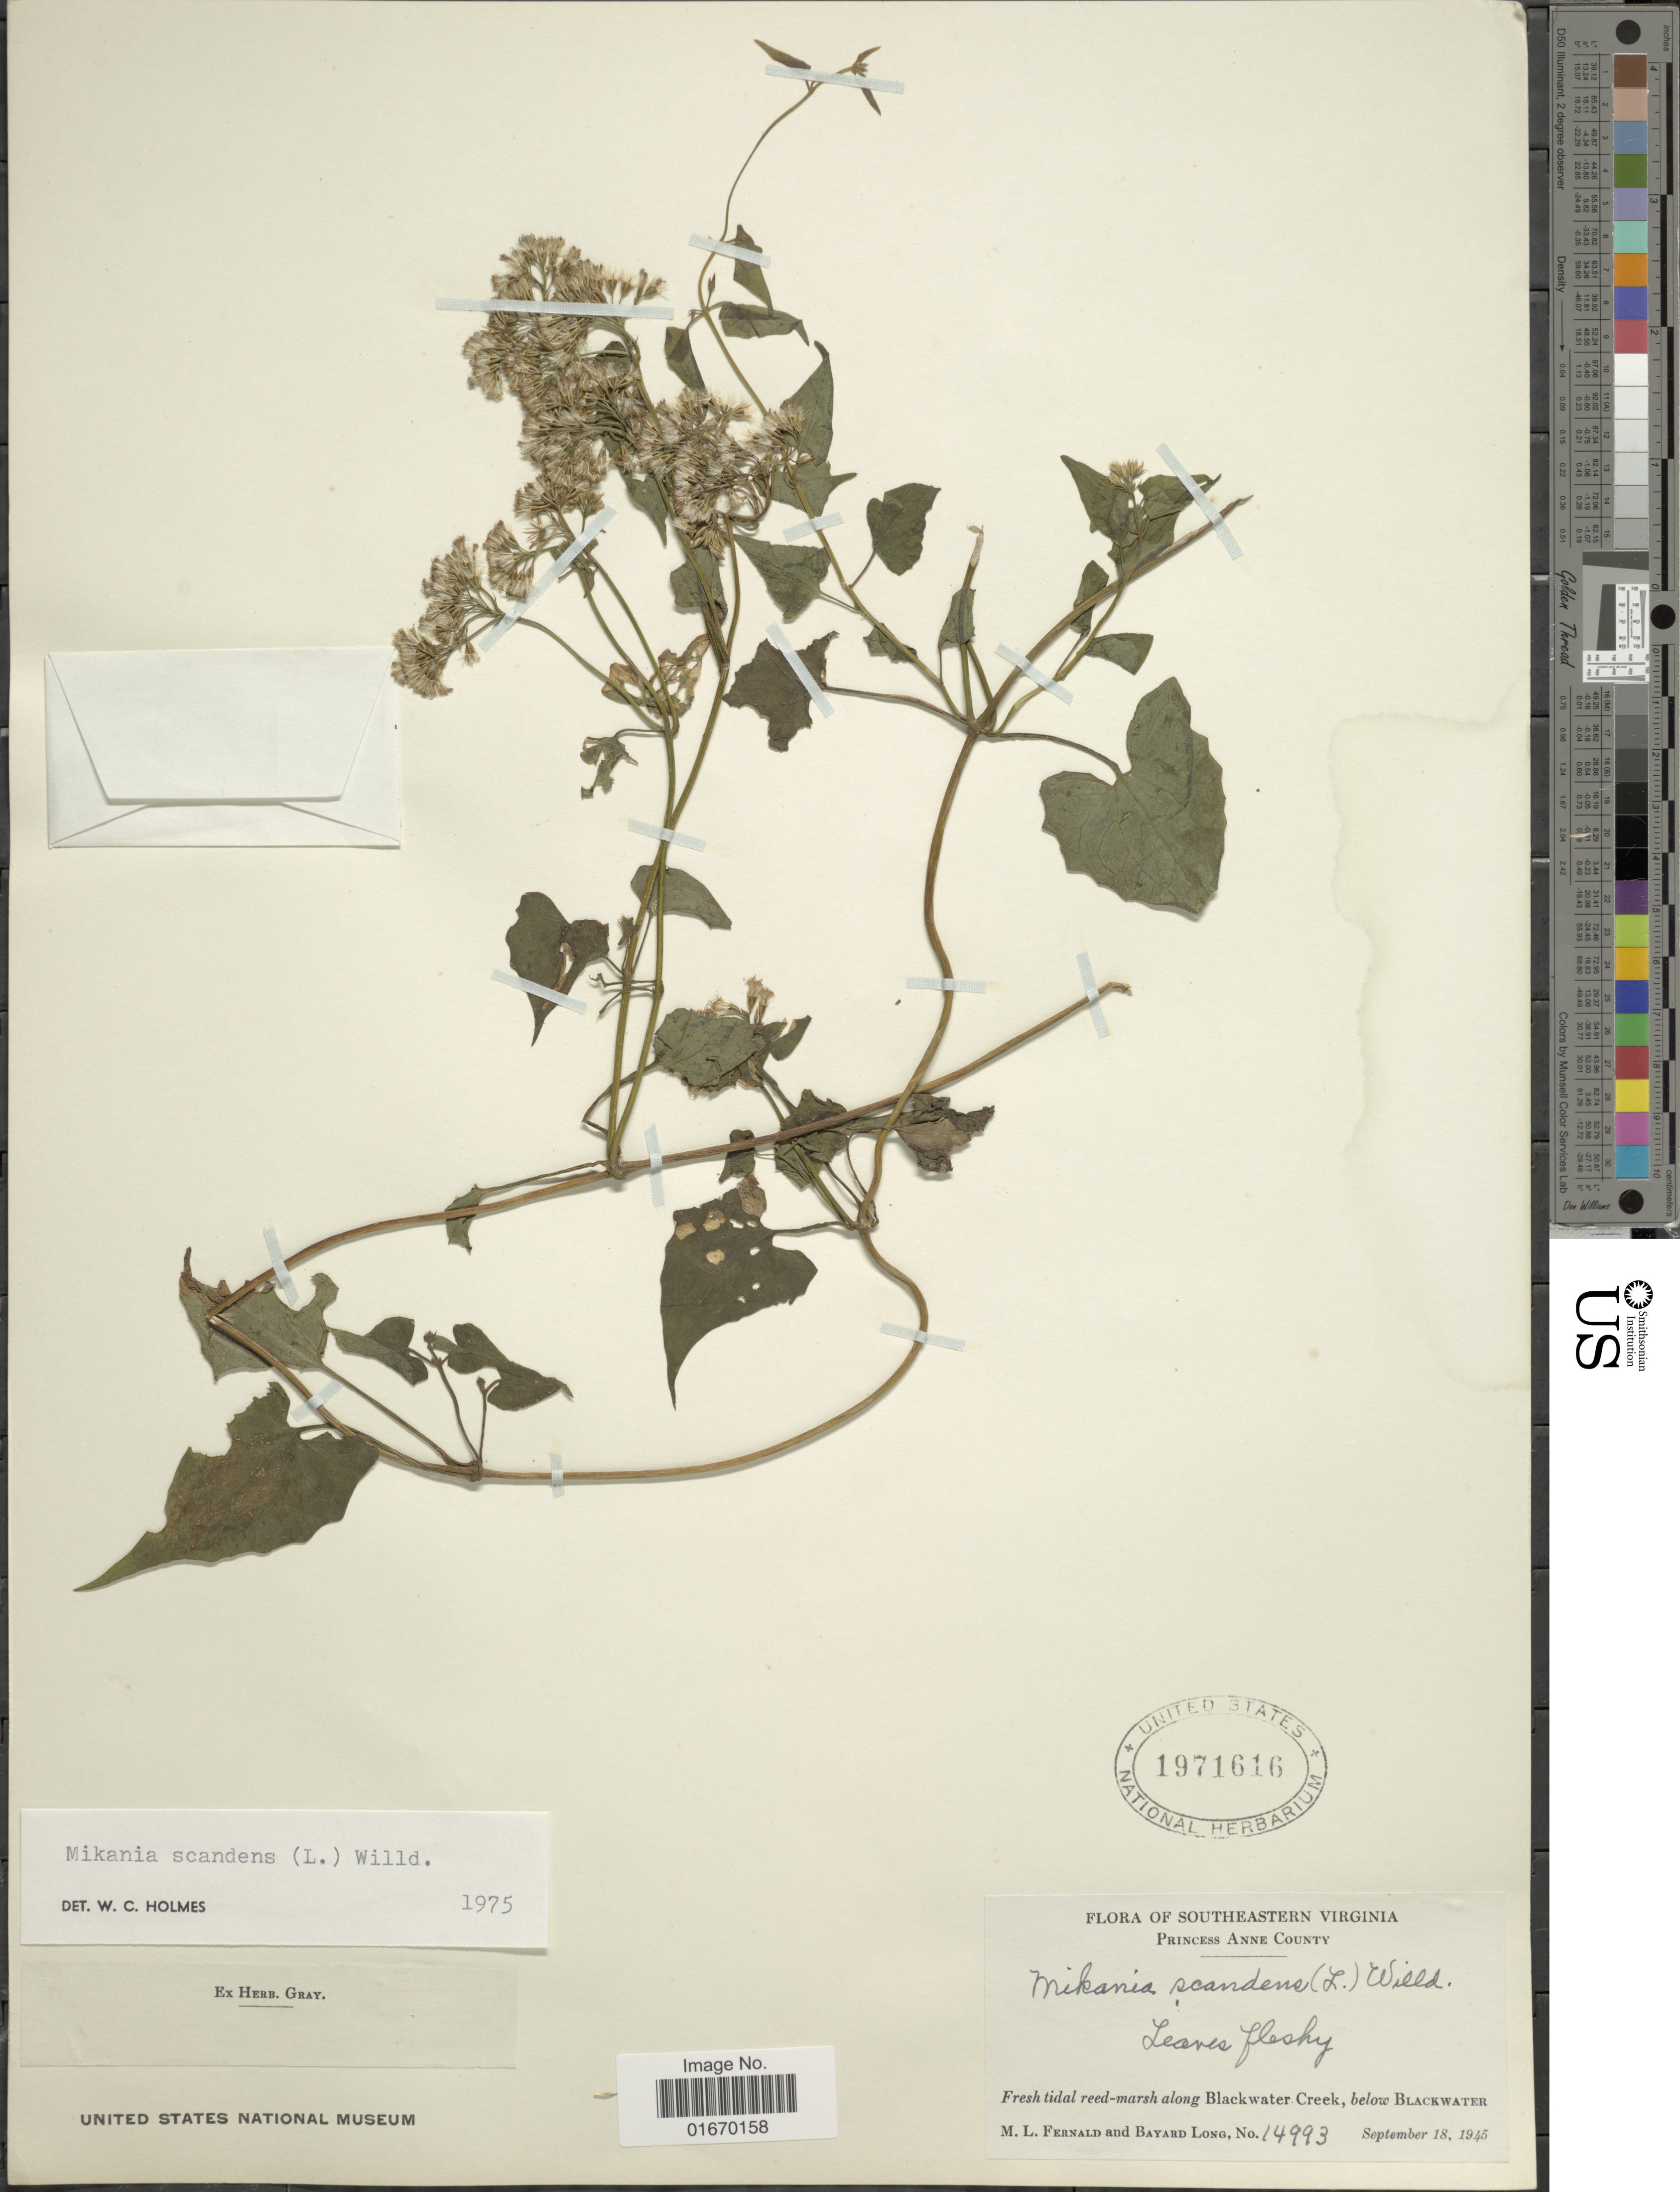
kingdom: Plantae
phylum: Tracheophyta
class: Magnoliopsida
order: Asterales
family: Asteraceae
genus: Mikania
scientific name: Mikania scandens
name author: (L.) Willd.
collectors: M. L. Fernald & B. Long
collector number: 14993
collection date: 1945-09-18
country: United States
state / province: Virginia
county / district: City of Virginia Beach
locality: Southeastern Virginia, Princess Anne (=historic county name) County, along Black water Creek, below Blackwater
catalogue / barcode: US 1971616